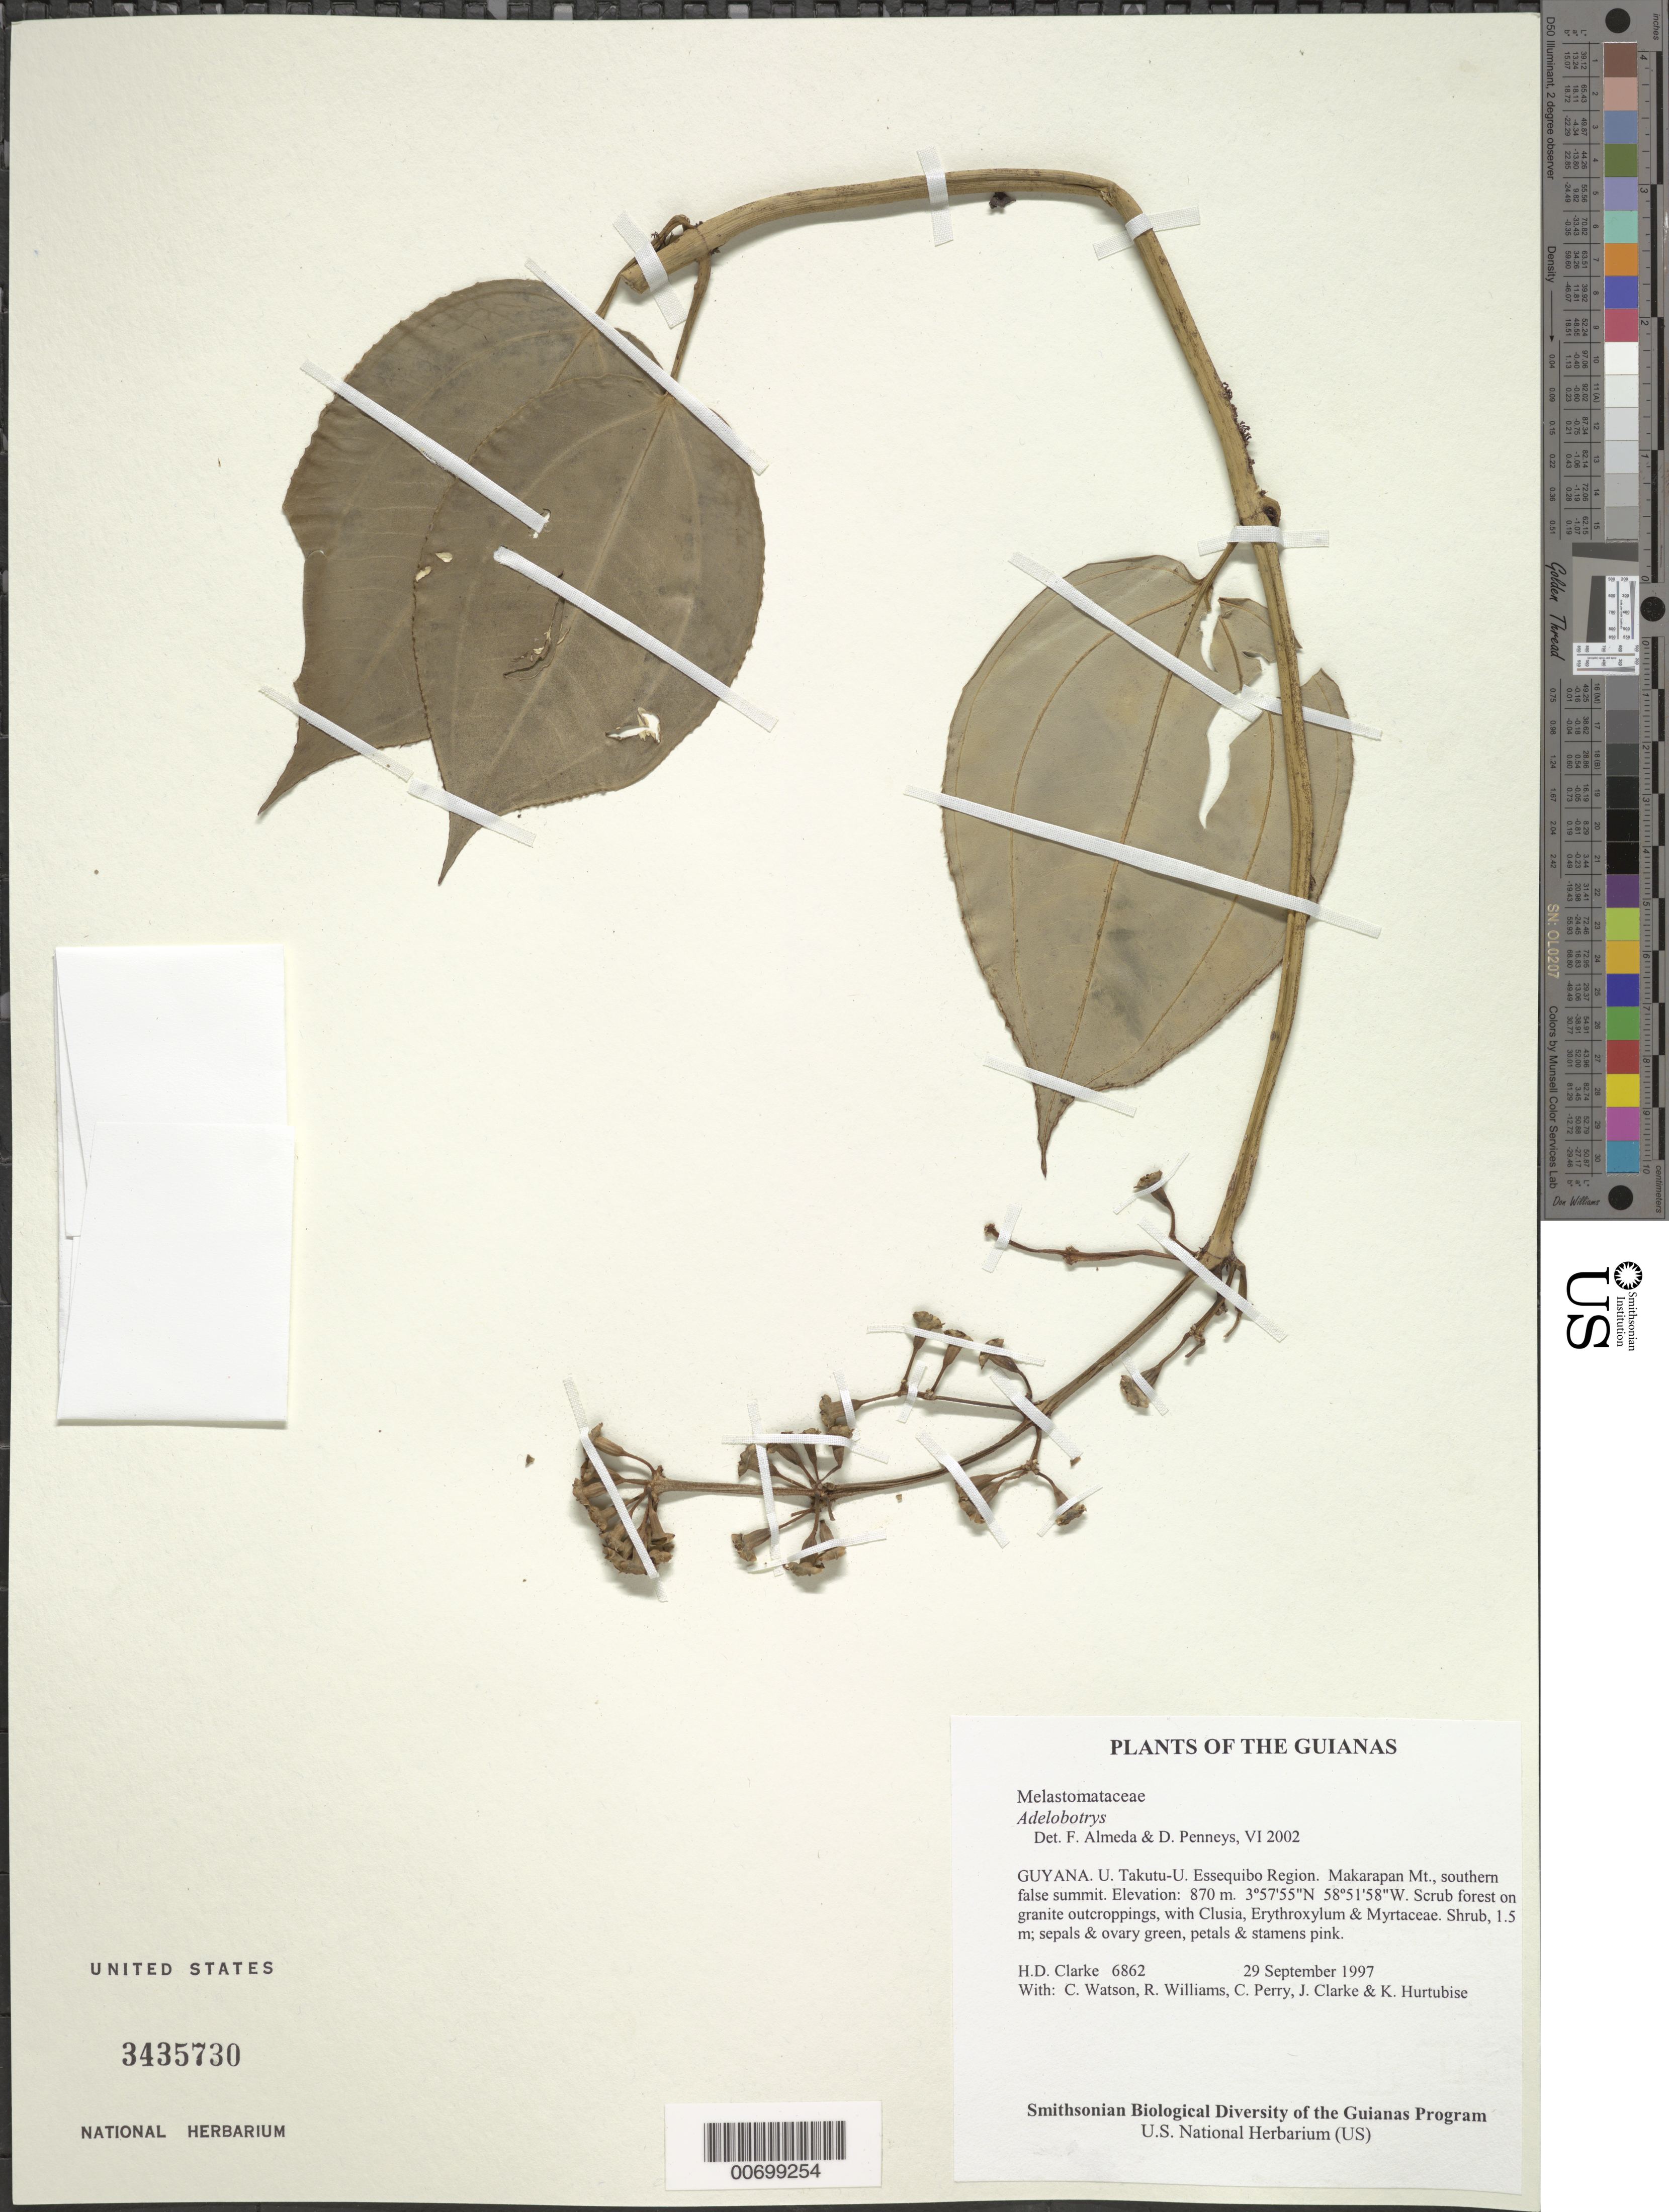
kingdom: Plantae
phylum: Tracheophyta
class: Magnoliopsida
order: Myrtales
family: Melastomataceae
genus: Adelobotrys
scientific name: Adelobotrys sp.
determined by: Almeda, F.; Penneys, D. S.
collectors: H. D. Clarke, C. Watson, R. Williams, C. Perry, J. Clarke & K. Hurtubise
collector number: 6862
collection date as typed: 29 September 1997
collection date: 1997-09-29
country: Guyana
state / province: U. Takutu-U. Essequibo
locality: Makarapan Mt., southern false summit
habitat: Scrub forest on granite outcroppings, with Clusia, Erythroxylum & Myrtaceae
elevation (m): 870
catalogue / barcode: US 3435730